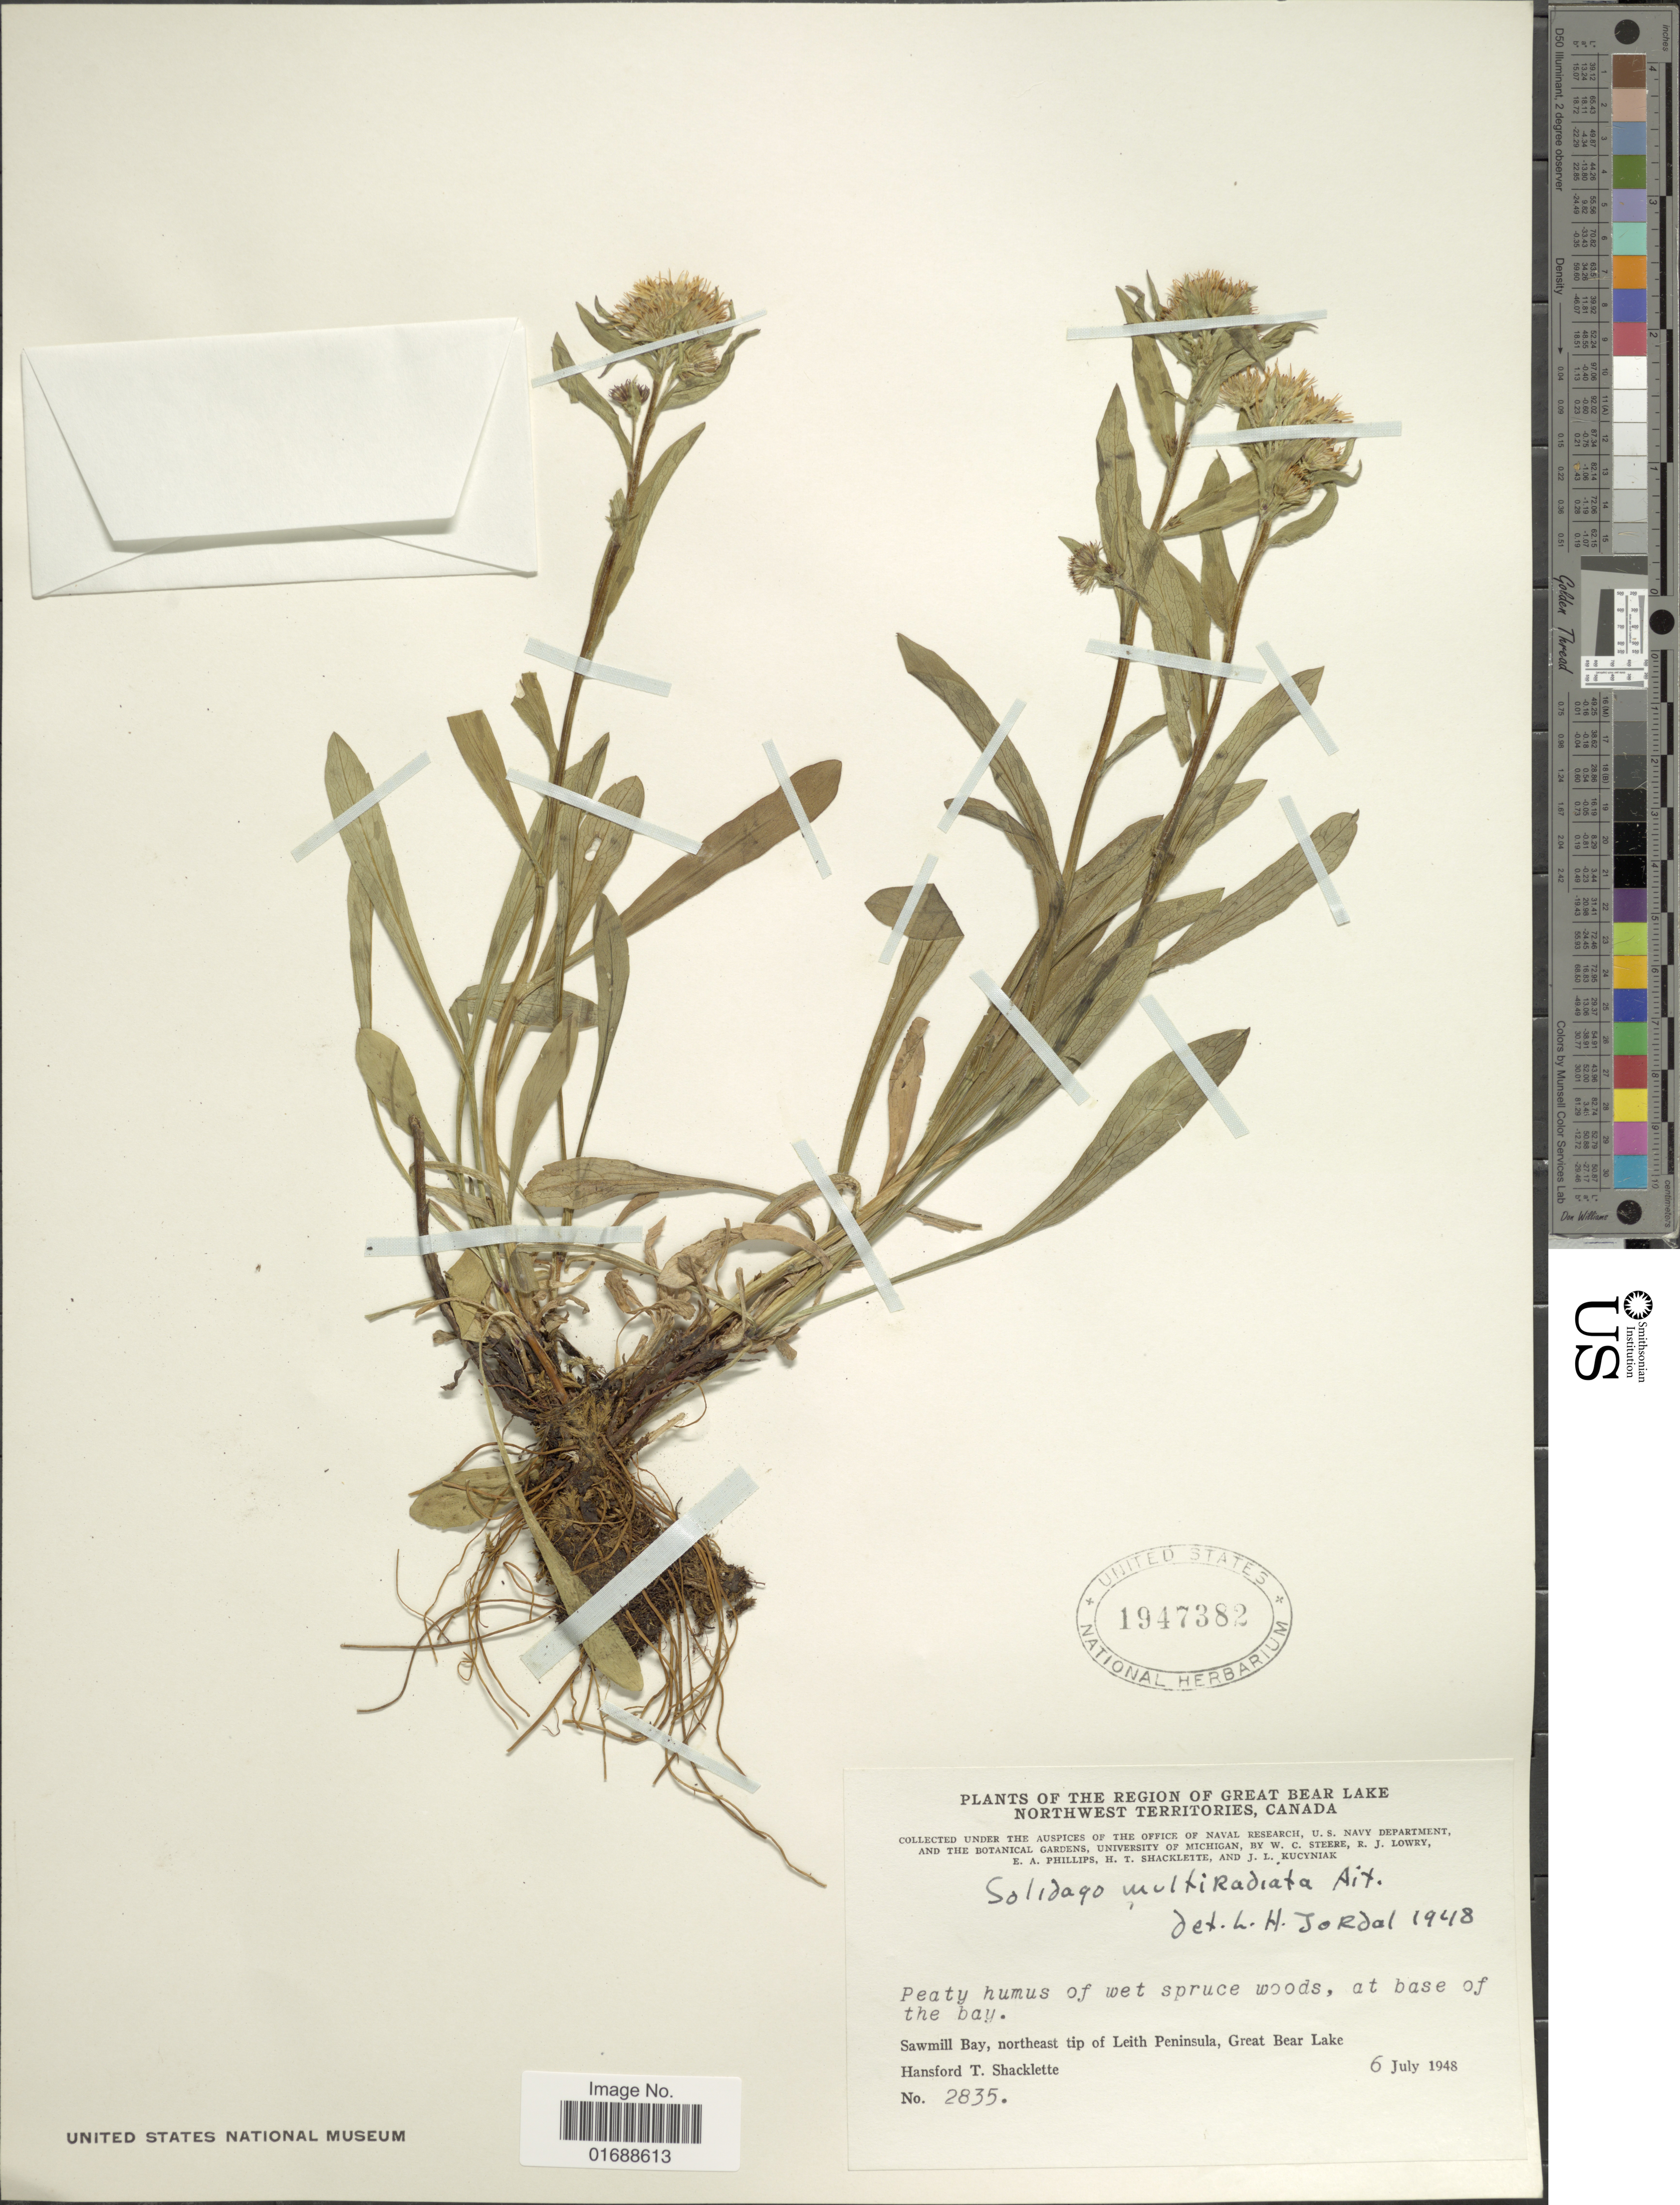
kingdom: Plantae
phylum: Tracheophyta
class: Magnoliopsida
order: Asterales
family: Asteraceae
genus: Solidago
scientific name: Solidago multiradiata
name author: Aiton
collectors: H. Shacklette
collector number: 2835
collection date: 1948-07-06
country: Canada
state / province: Northwest Territories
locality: The Region of Great Bear Lake, Peaty humus of wet spruce woods, at base of the bay, northeast tip of Leith Peninsula, Great Bear Lake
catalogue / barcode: US 1947382